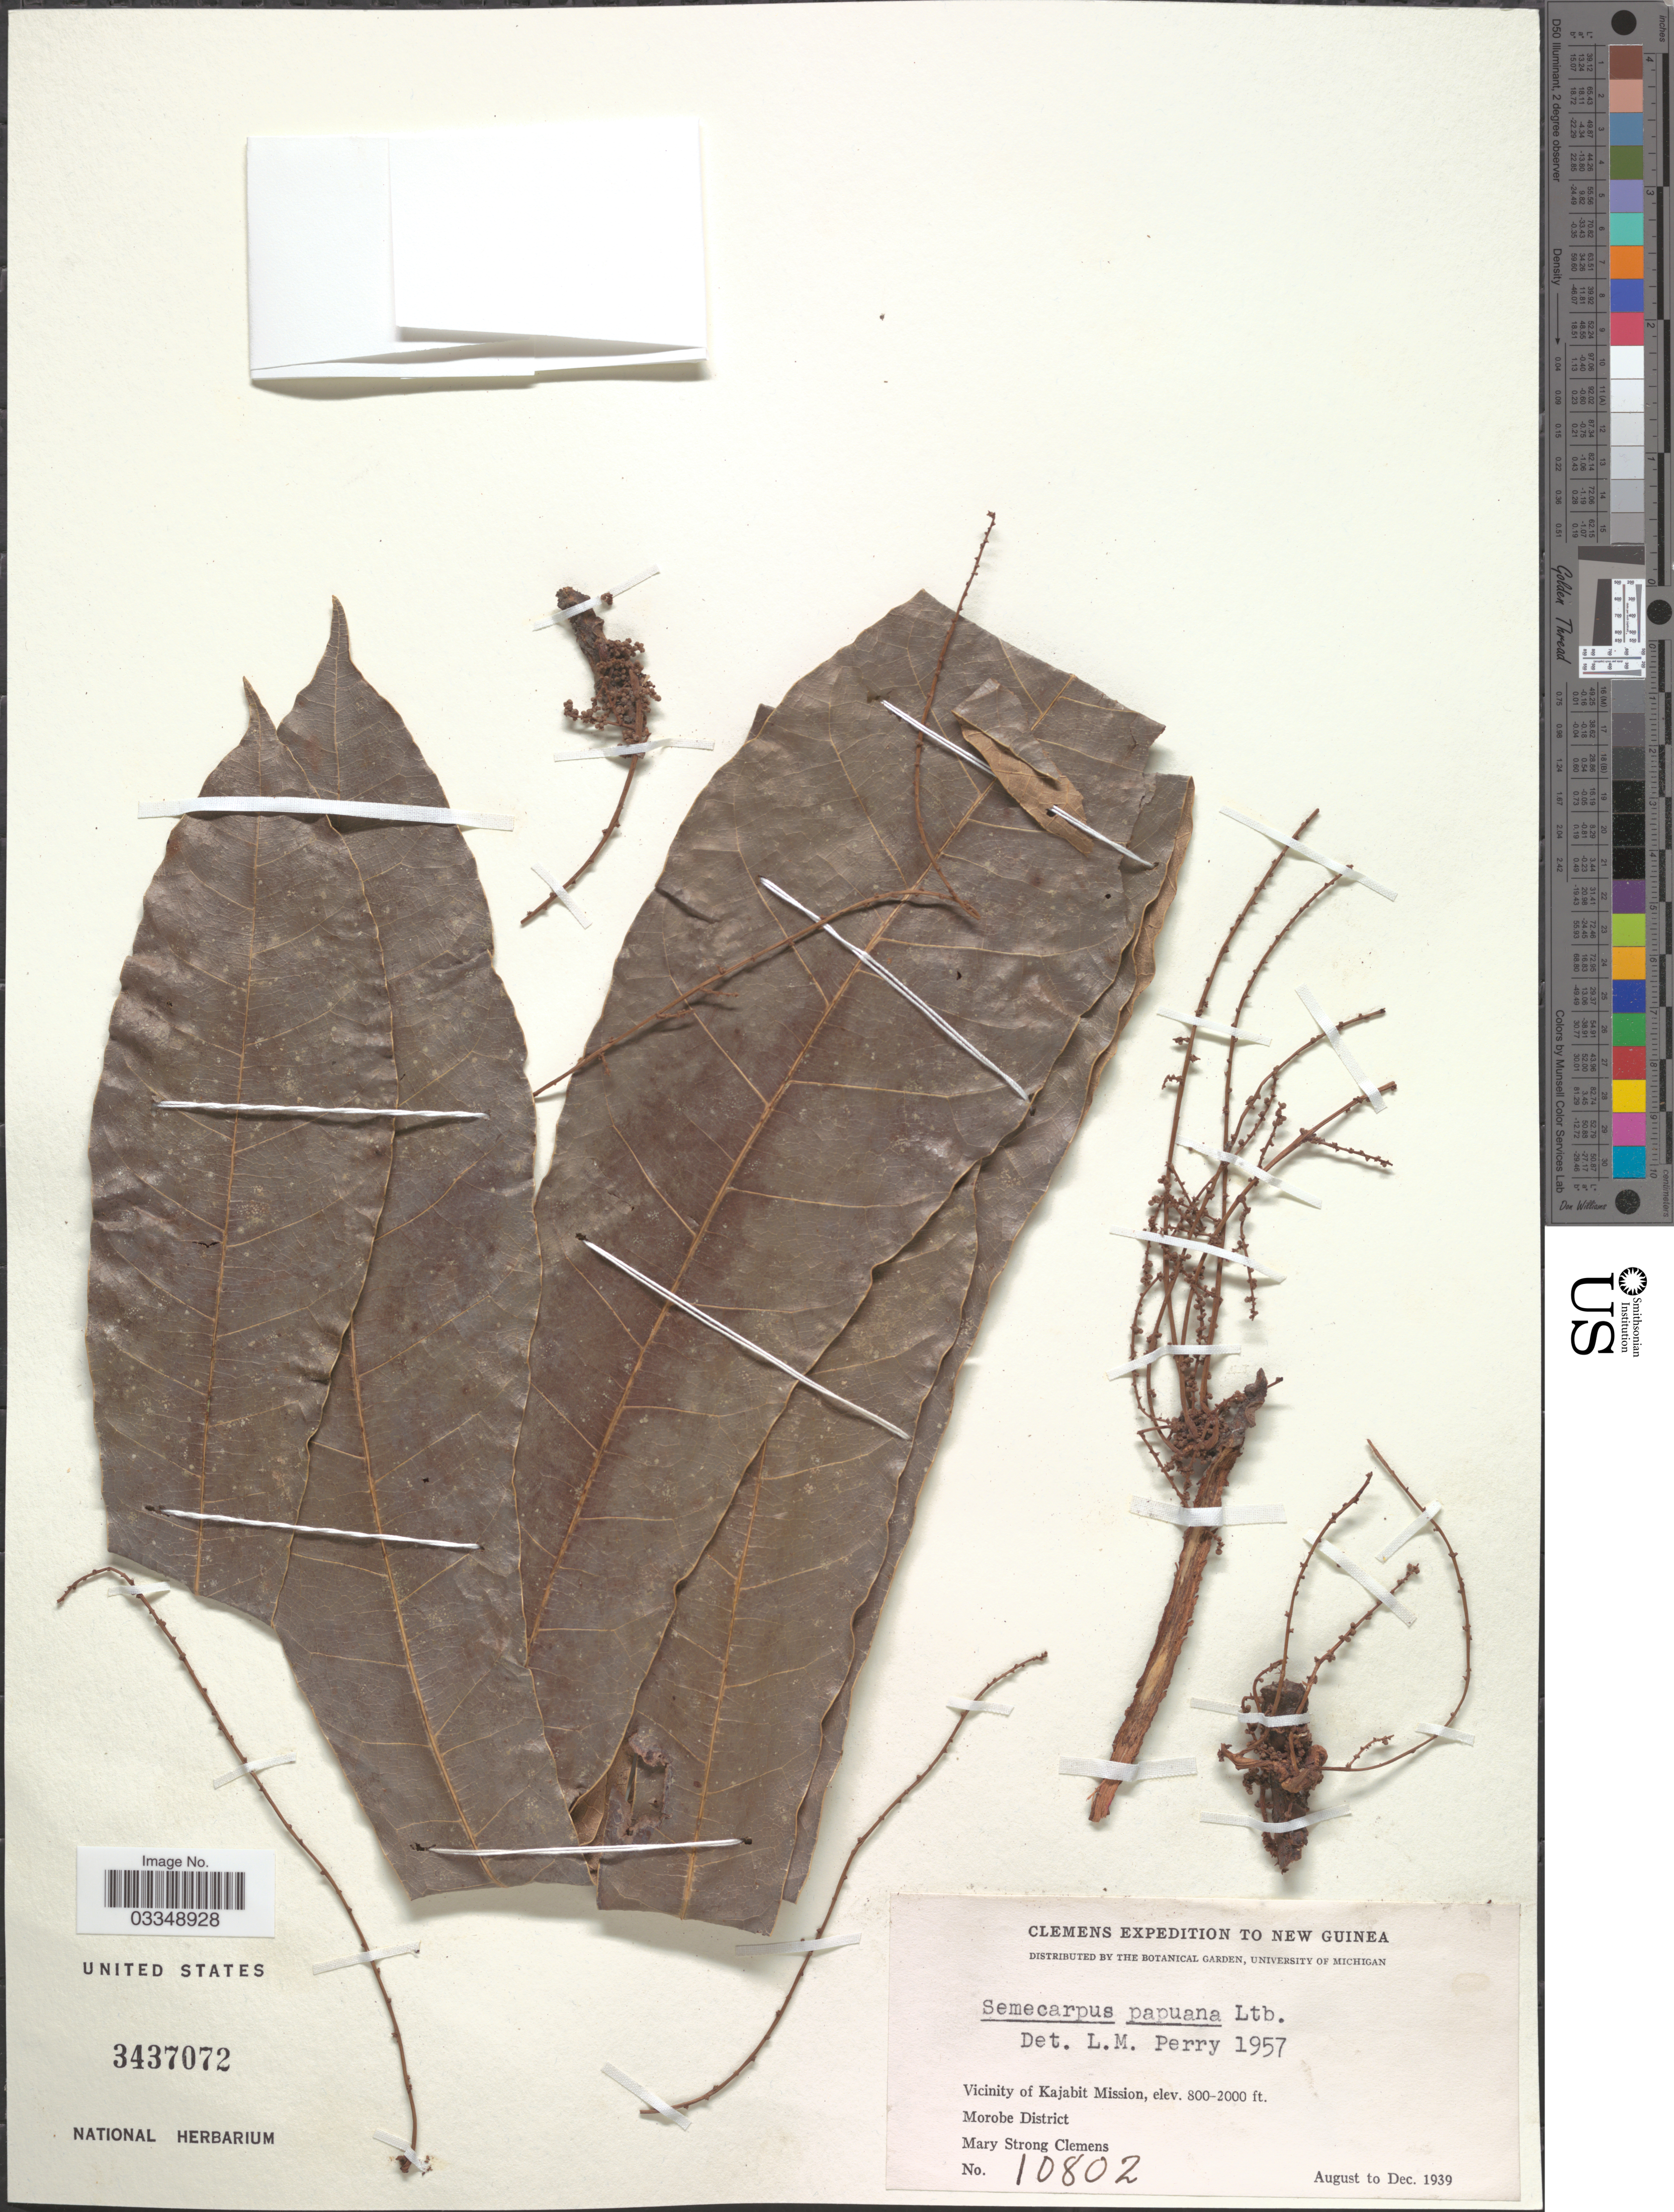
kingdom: Plantae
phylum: Tracheophyta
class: Magnoliopsida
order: Sapindales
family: Anacardiaceae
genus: Semecarpus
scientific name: Semecarpus papuanus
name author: Lauterb.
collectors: M. S. Clemens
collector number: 10802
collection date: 1939-08/1939-12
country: Papua New Guinea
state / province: Morobe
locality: New Guinea. Vicinity of Kajabit Mission. Morobe District.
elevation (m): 244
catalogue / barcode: US 3437072